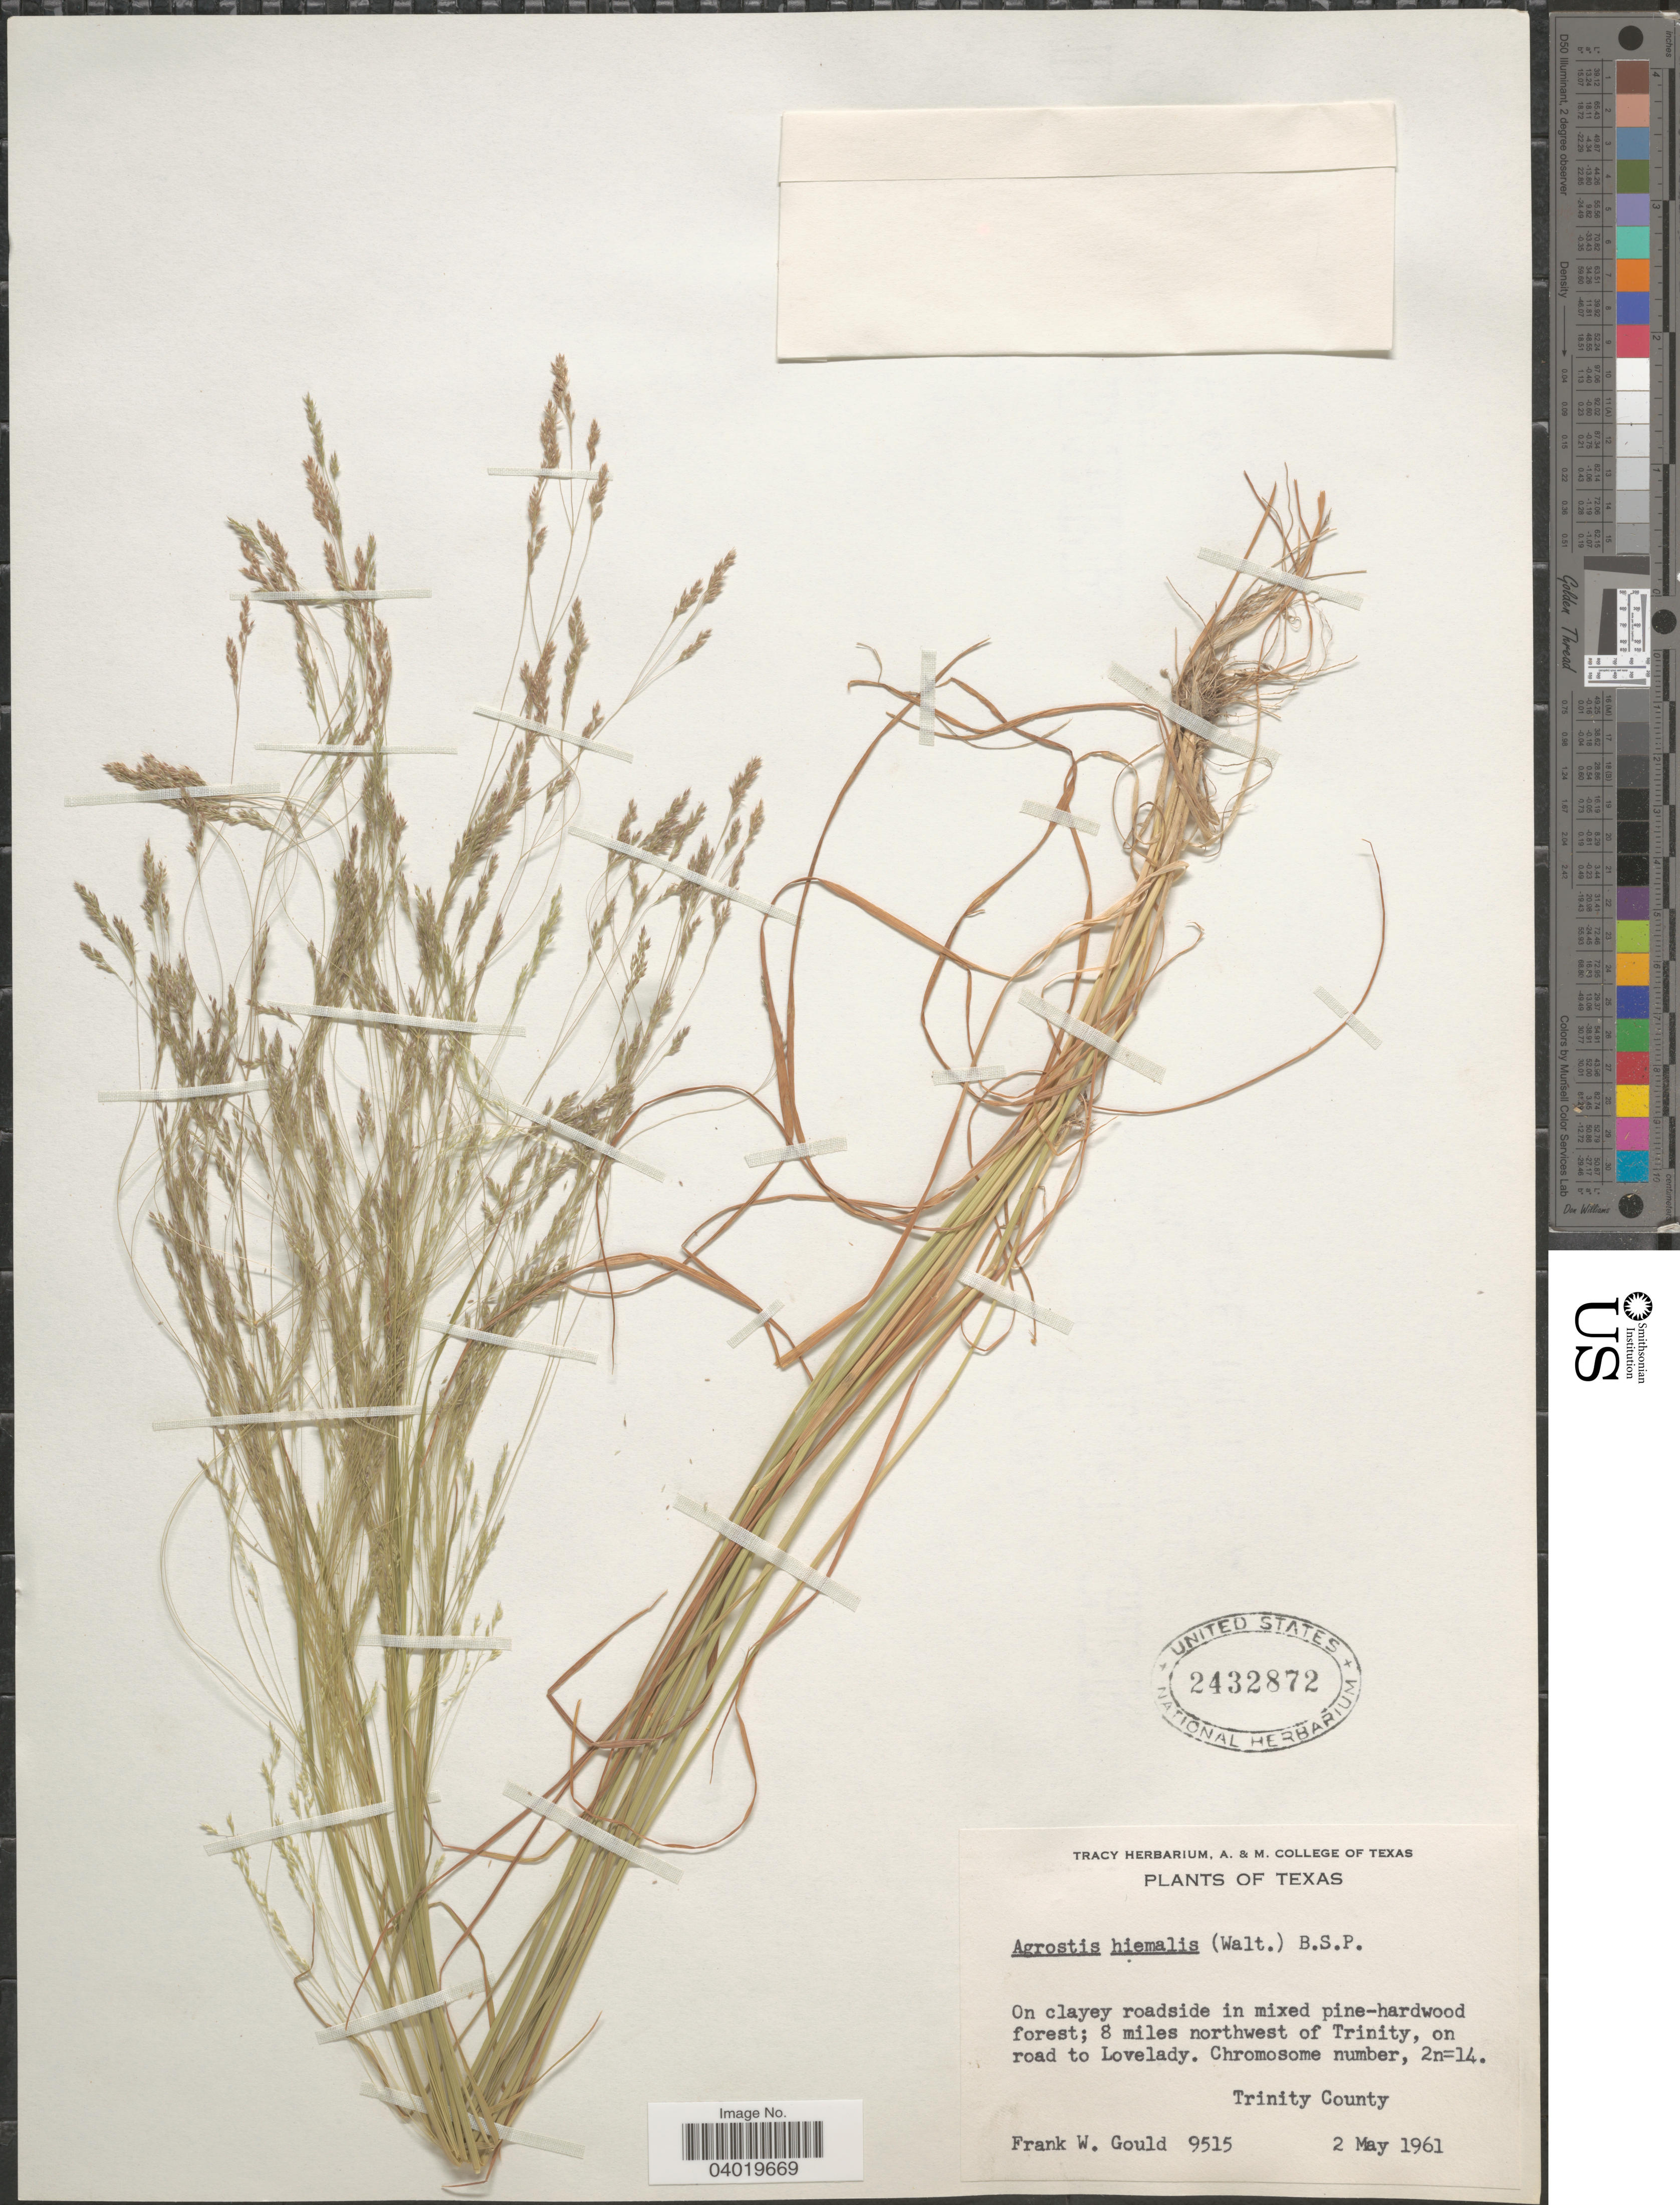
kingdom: Plantae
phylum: Tracheophyta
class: Liliopsida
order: Poales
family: Poaceae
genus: Agrostis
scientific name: Agrostis hyemalis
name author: (Walter) Britton et al.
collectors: F. W. Gould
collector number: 9515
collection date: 1961-05-02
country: United States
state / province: Texas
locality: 8 miles northwest of Trinity, on road to Lovelady. Trinity County.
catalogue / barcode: US 2432872